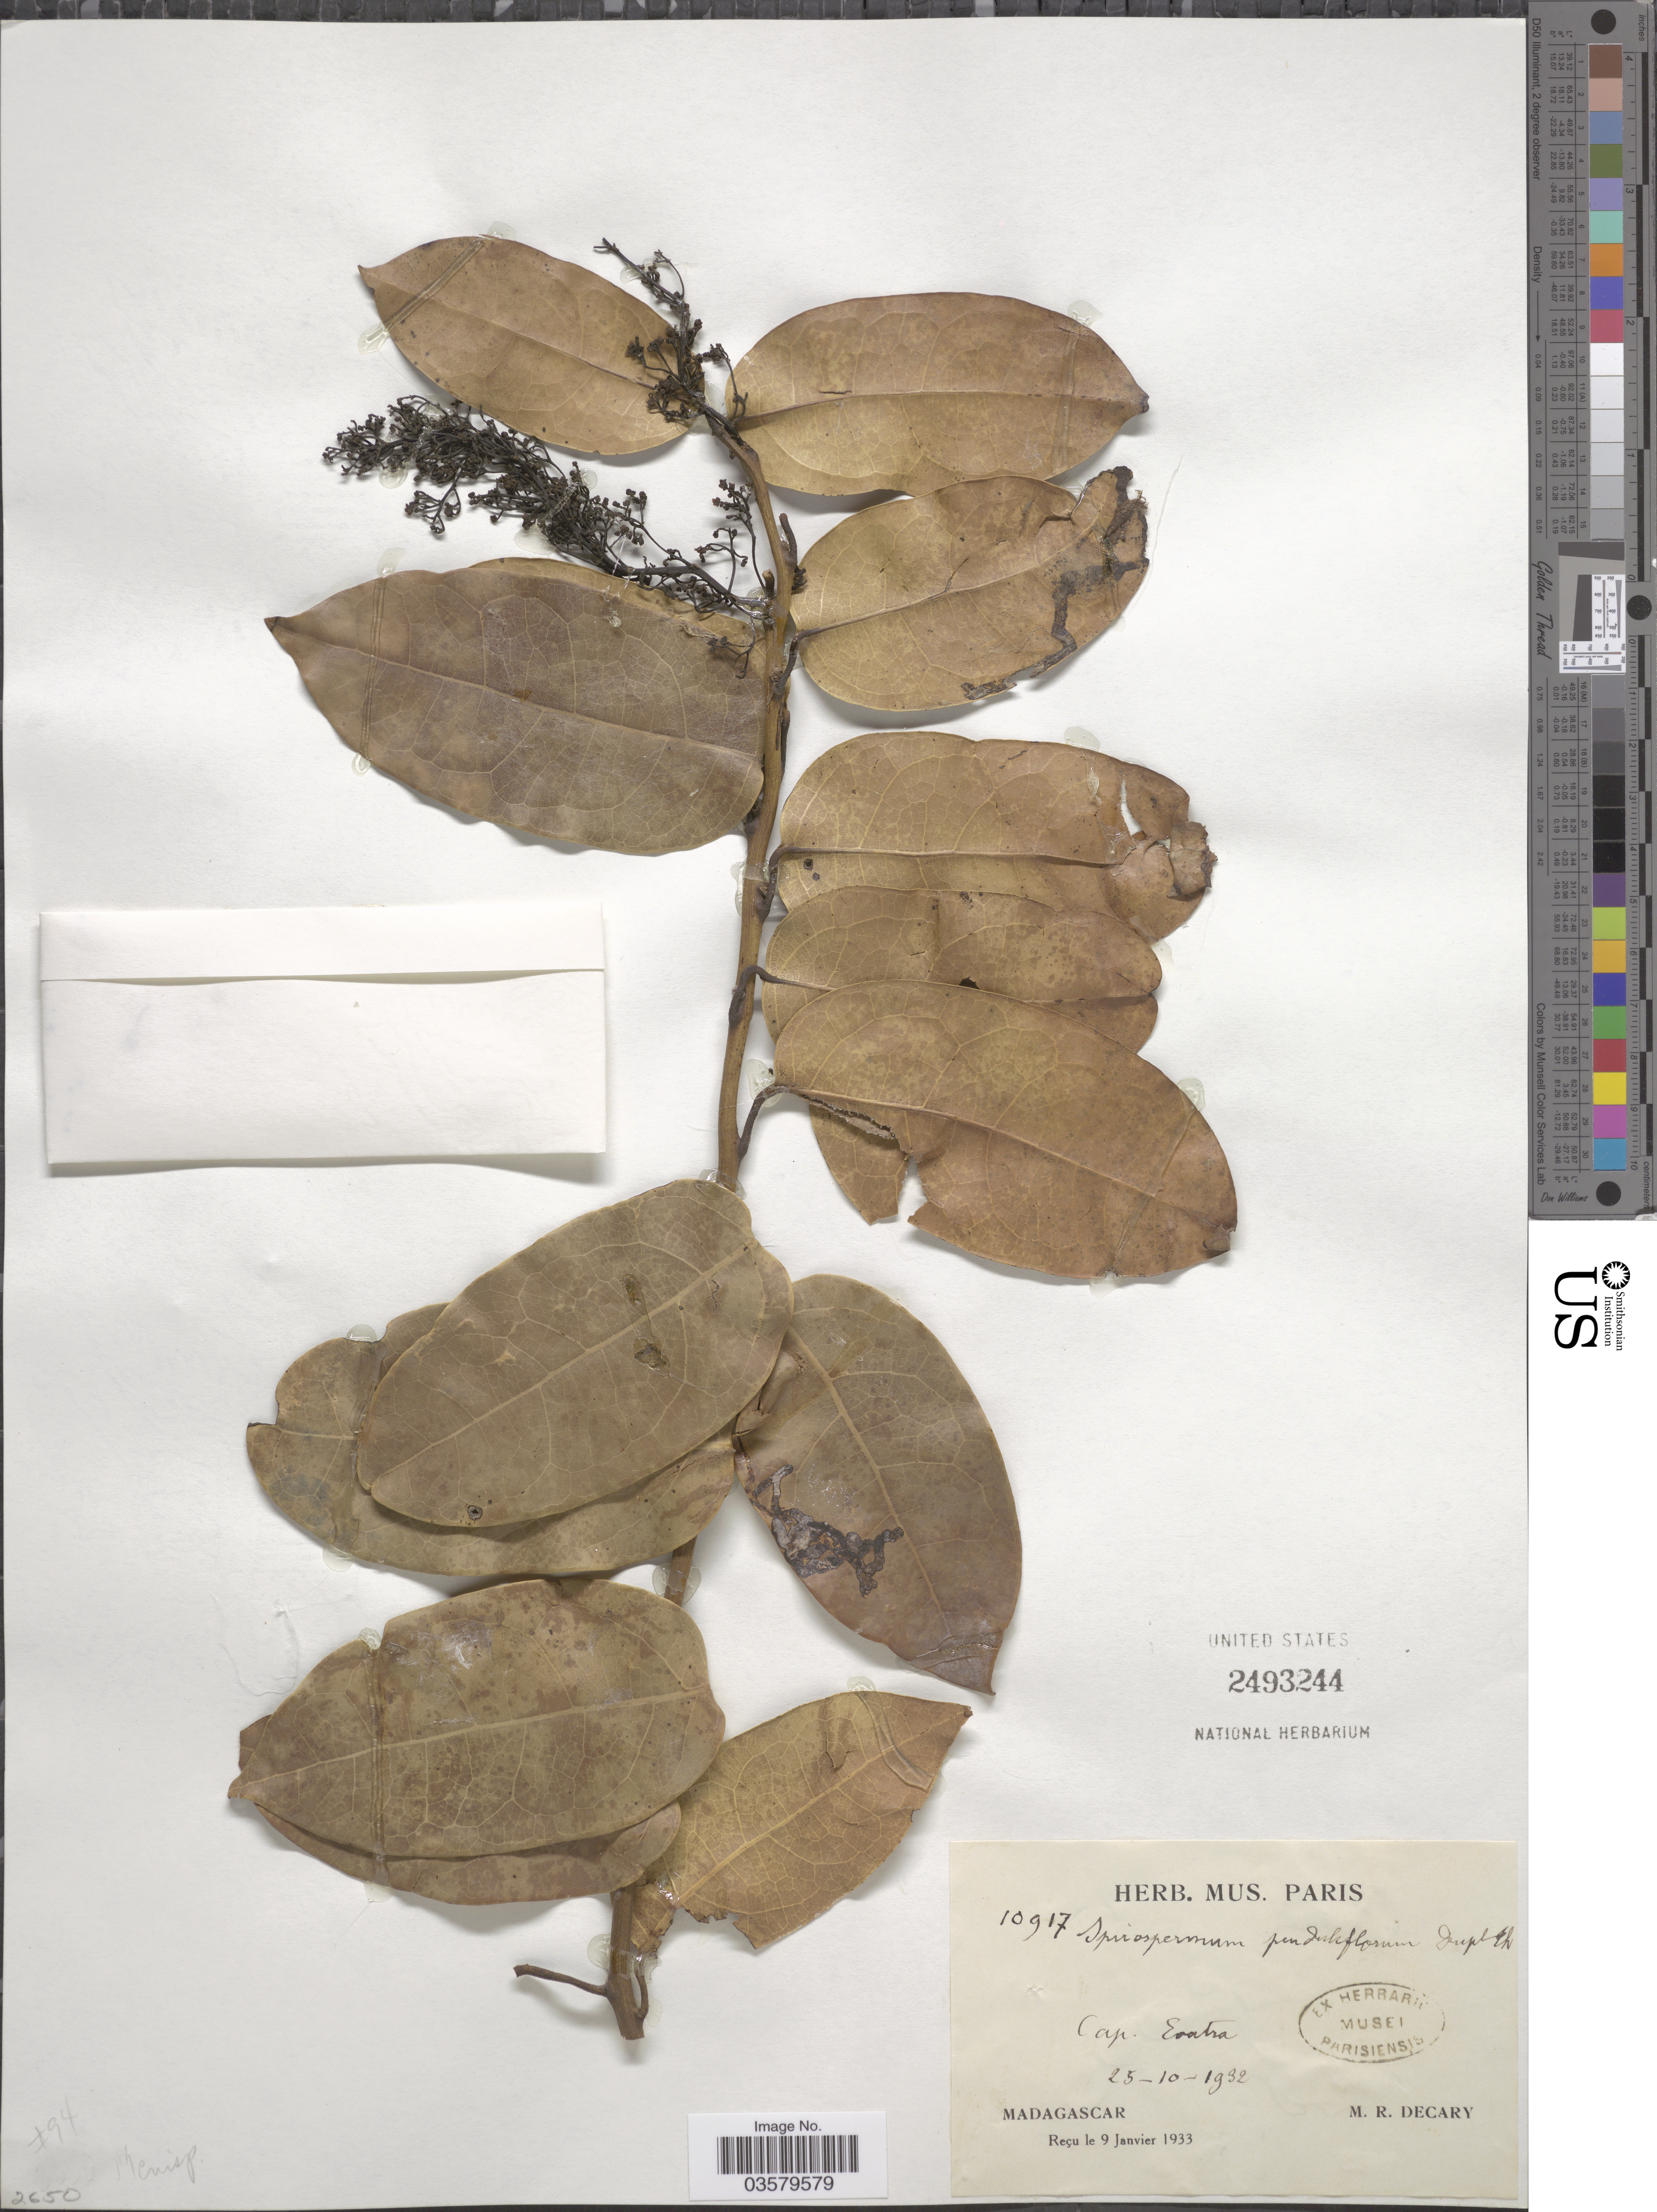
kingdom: Plantae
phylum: Tracheophyta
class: Magnoliopsida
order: Ranunculales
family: Menispermaceae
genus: Spirospermum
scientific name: Spirospermum penduliflorum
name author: DC.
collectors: R. Decary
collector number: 10917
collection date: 1932-10-25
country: Madagascar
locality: Cap. Evatra.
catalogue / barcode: US 2493244